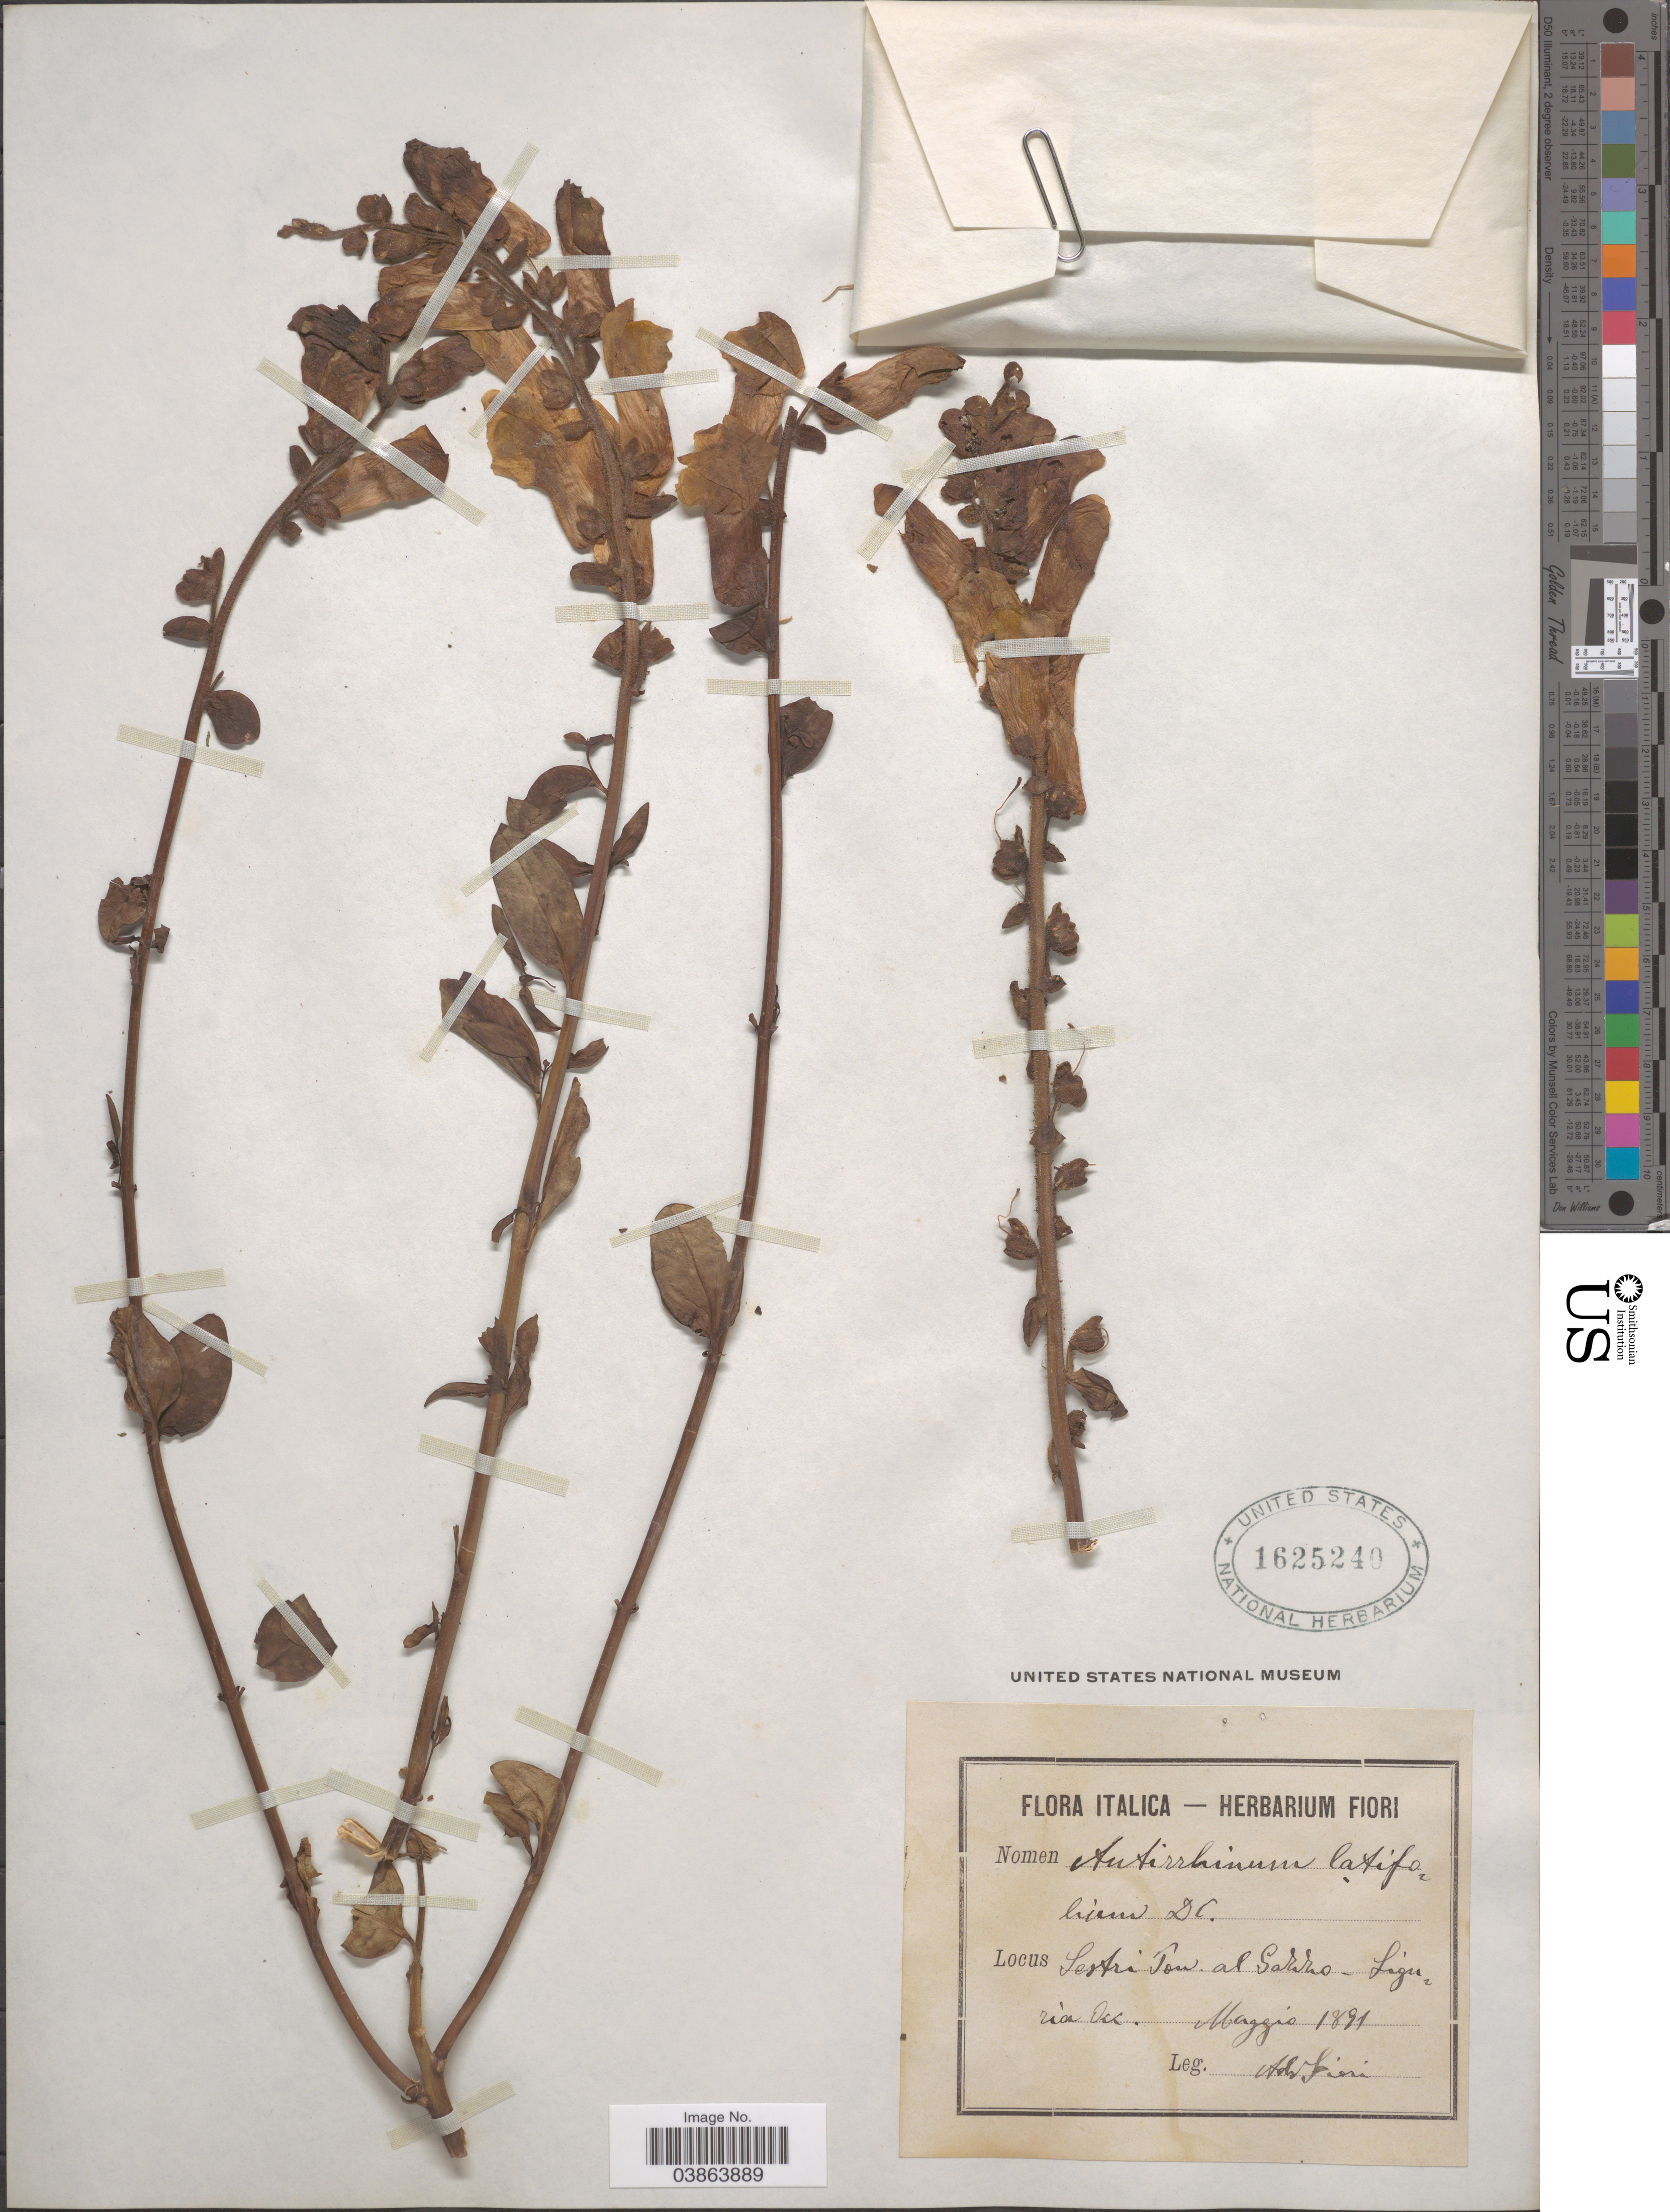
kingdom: Plantae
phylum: Tracheophyta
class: Magnoliopsida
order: Lamiales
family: Plantaginaceae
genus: Antirrhinum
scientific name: Antirrhinum latifolium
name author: Mill.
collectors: A. Fieri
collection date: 1891-05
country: Italy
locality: Italica. Sestra Tow al Sazzo - Liguría Dec. [interpreted]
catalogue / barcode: US 1625240